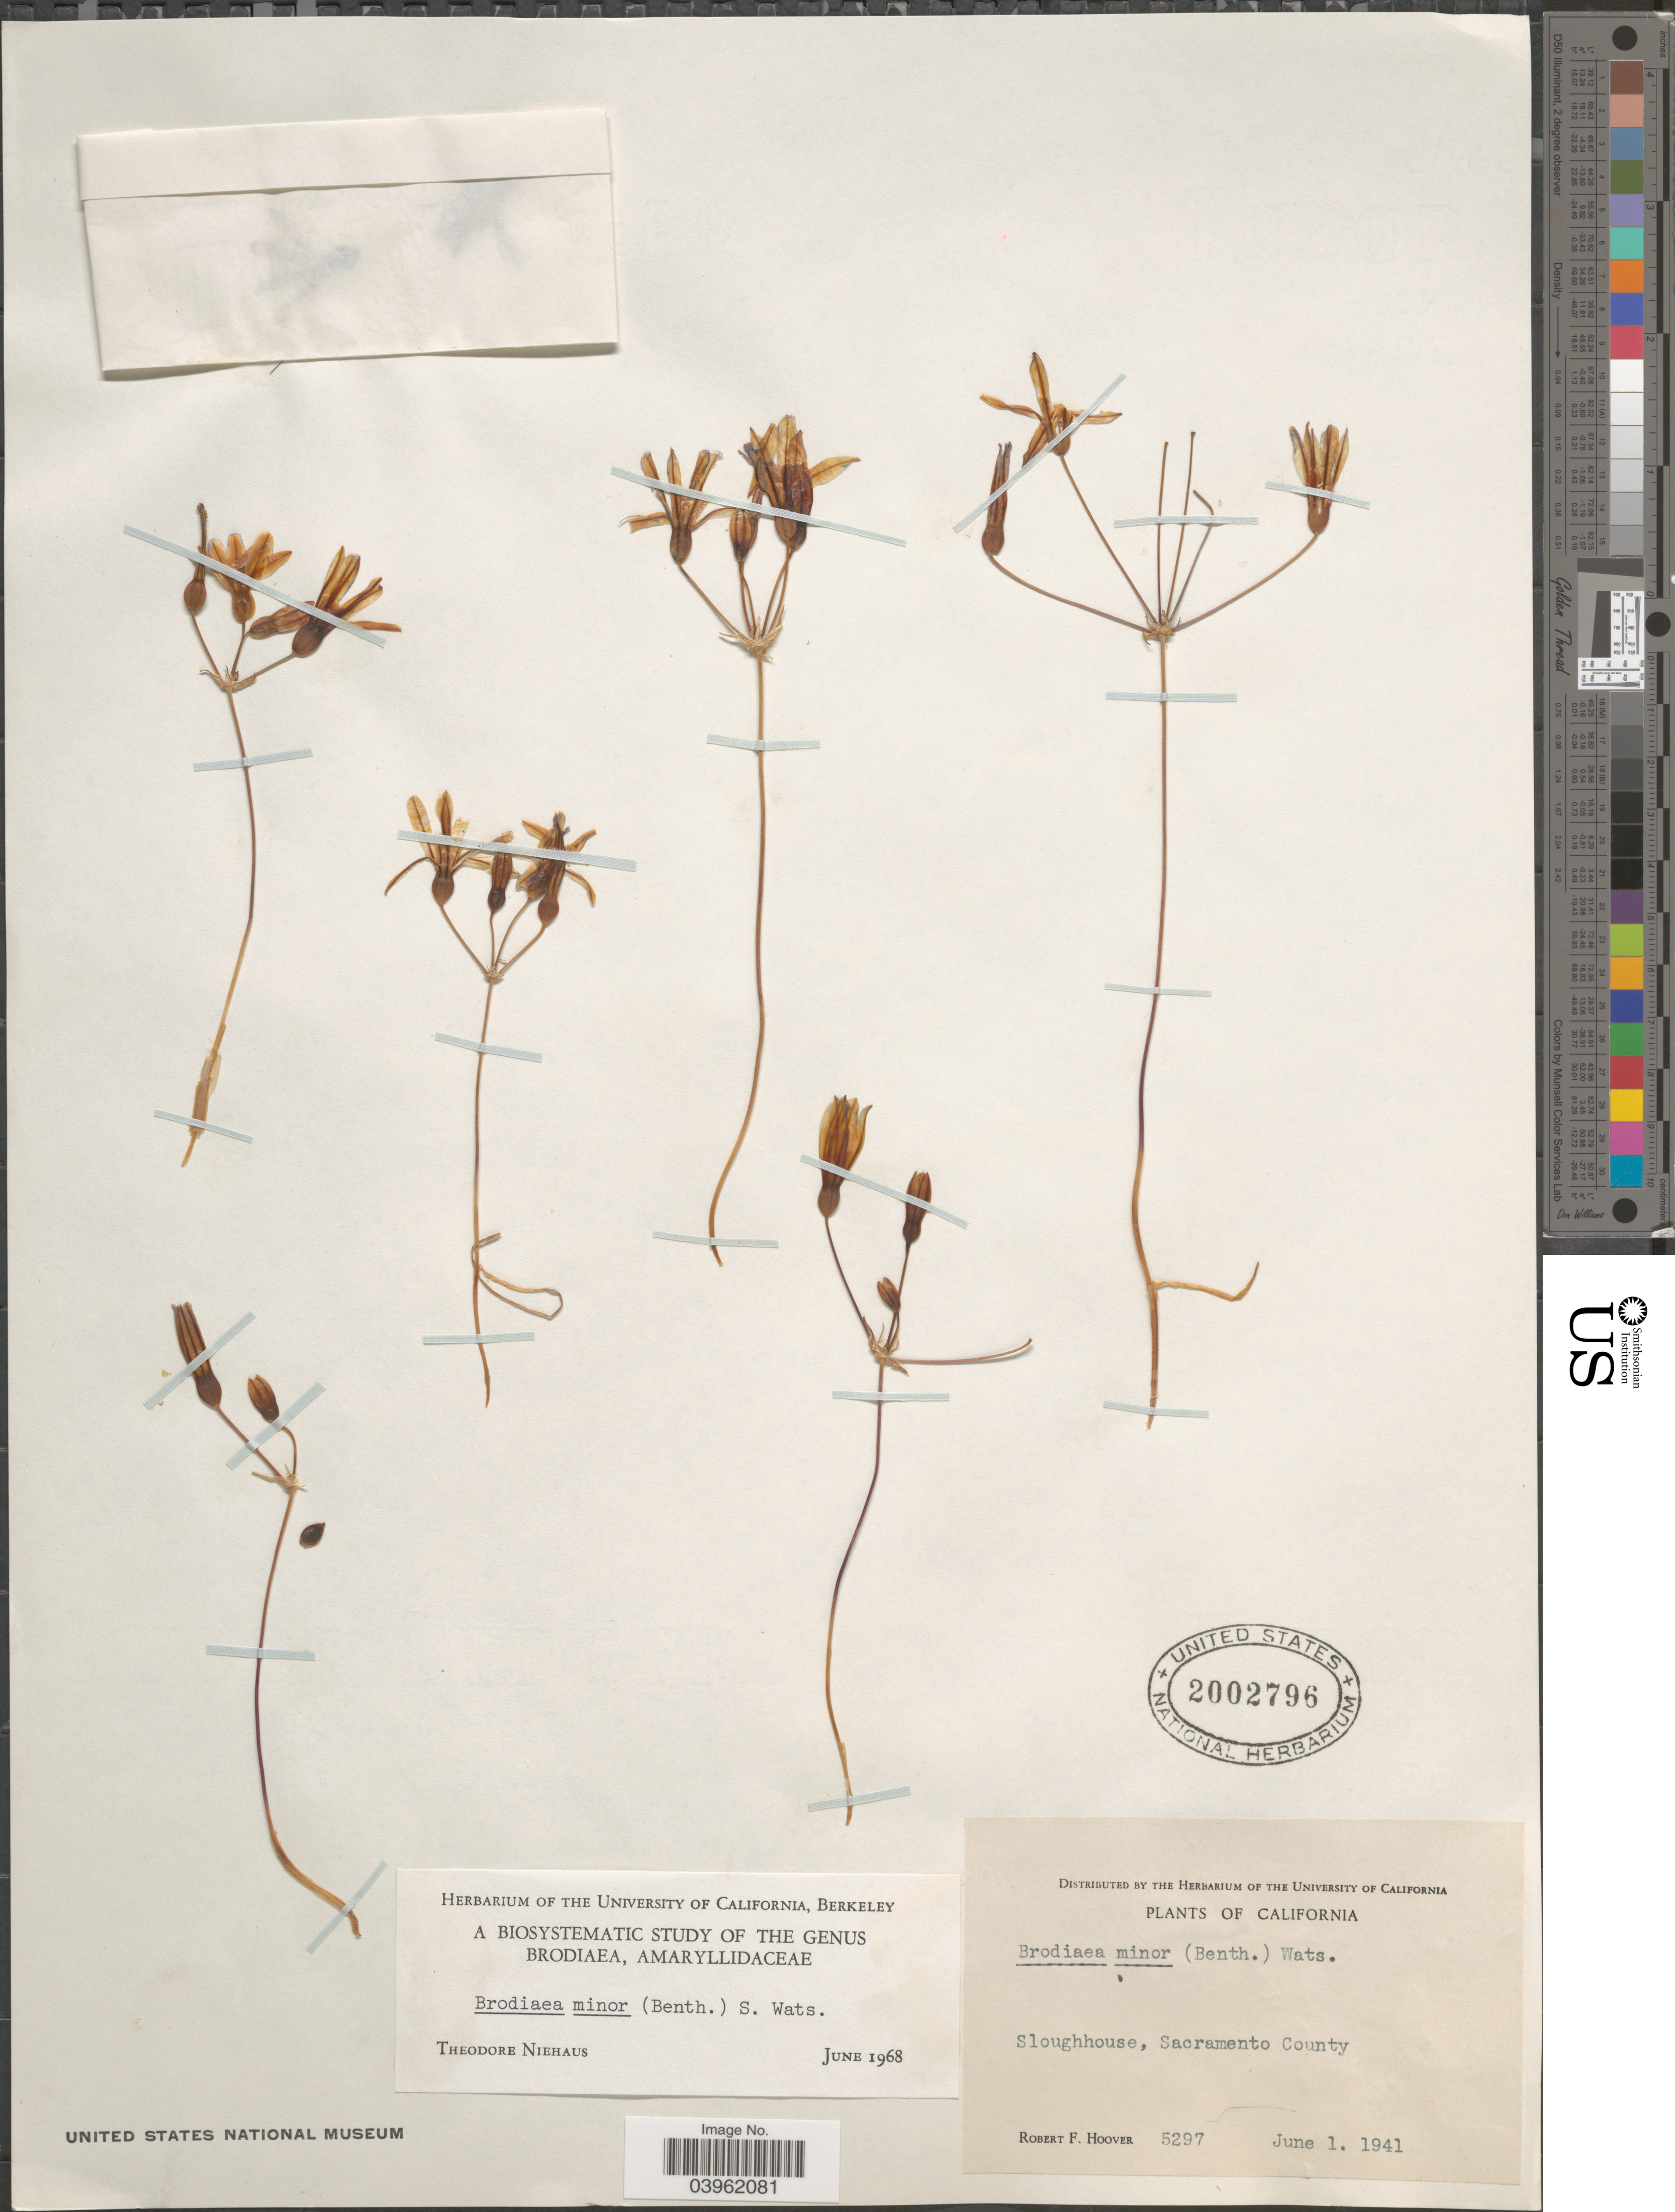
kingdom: Plantae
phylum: Tracheophyta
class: Liliopsida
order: Asparagales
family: Asparagaceae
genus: Brodiaea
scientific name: Brodiaea minor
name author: (Benth.) S. Watson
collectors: R. F. Hoover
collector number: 5297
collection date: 1941-06-01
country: United States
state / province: California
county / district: Sacramento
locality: Sloughhouse, Sacramento County.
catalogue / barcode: US 2002796